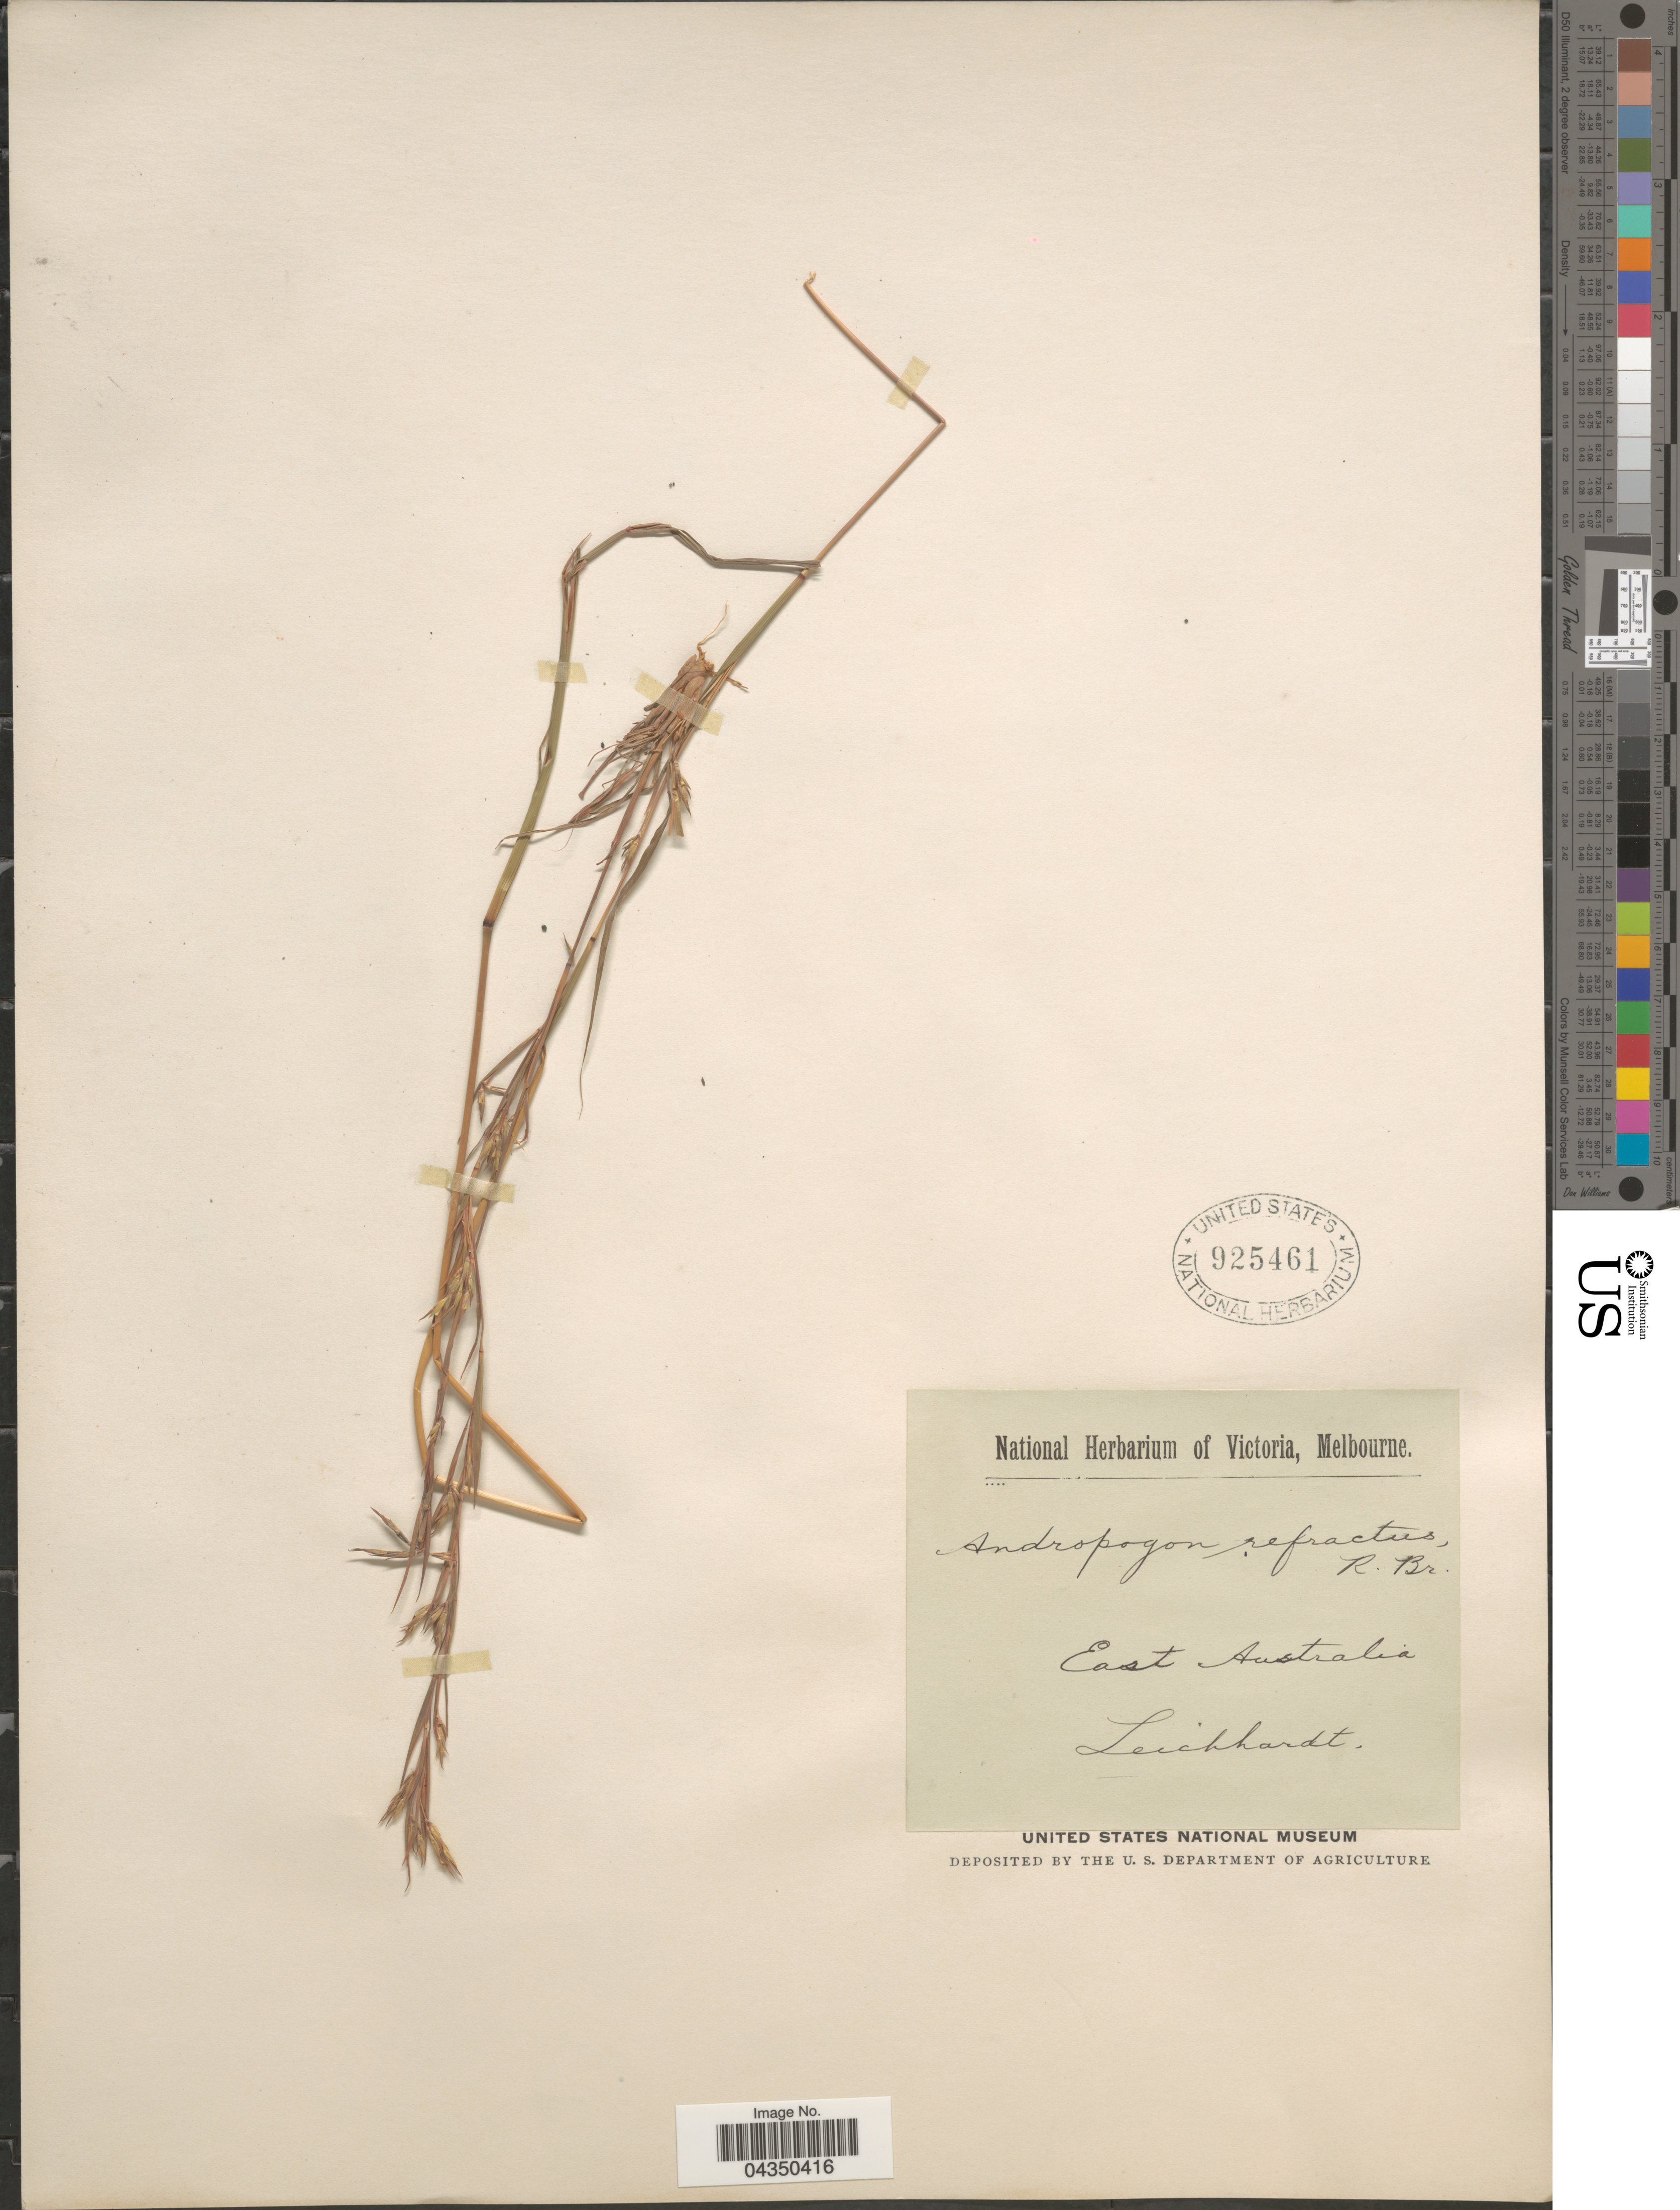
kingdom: Plantae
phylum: Tracheophyta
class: Liliopsida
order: Poales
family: Poaceae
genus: Cymbopogon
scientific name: Cymbopogon refractus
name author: (R. Br.) A. Camus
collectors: Leichhardt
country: Australia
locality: East Australia.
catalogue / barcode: US 925461